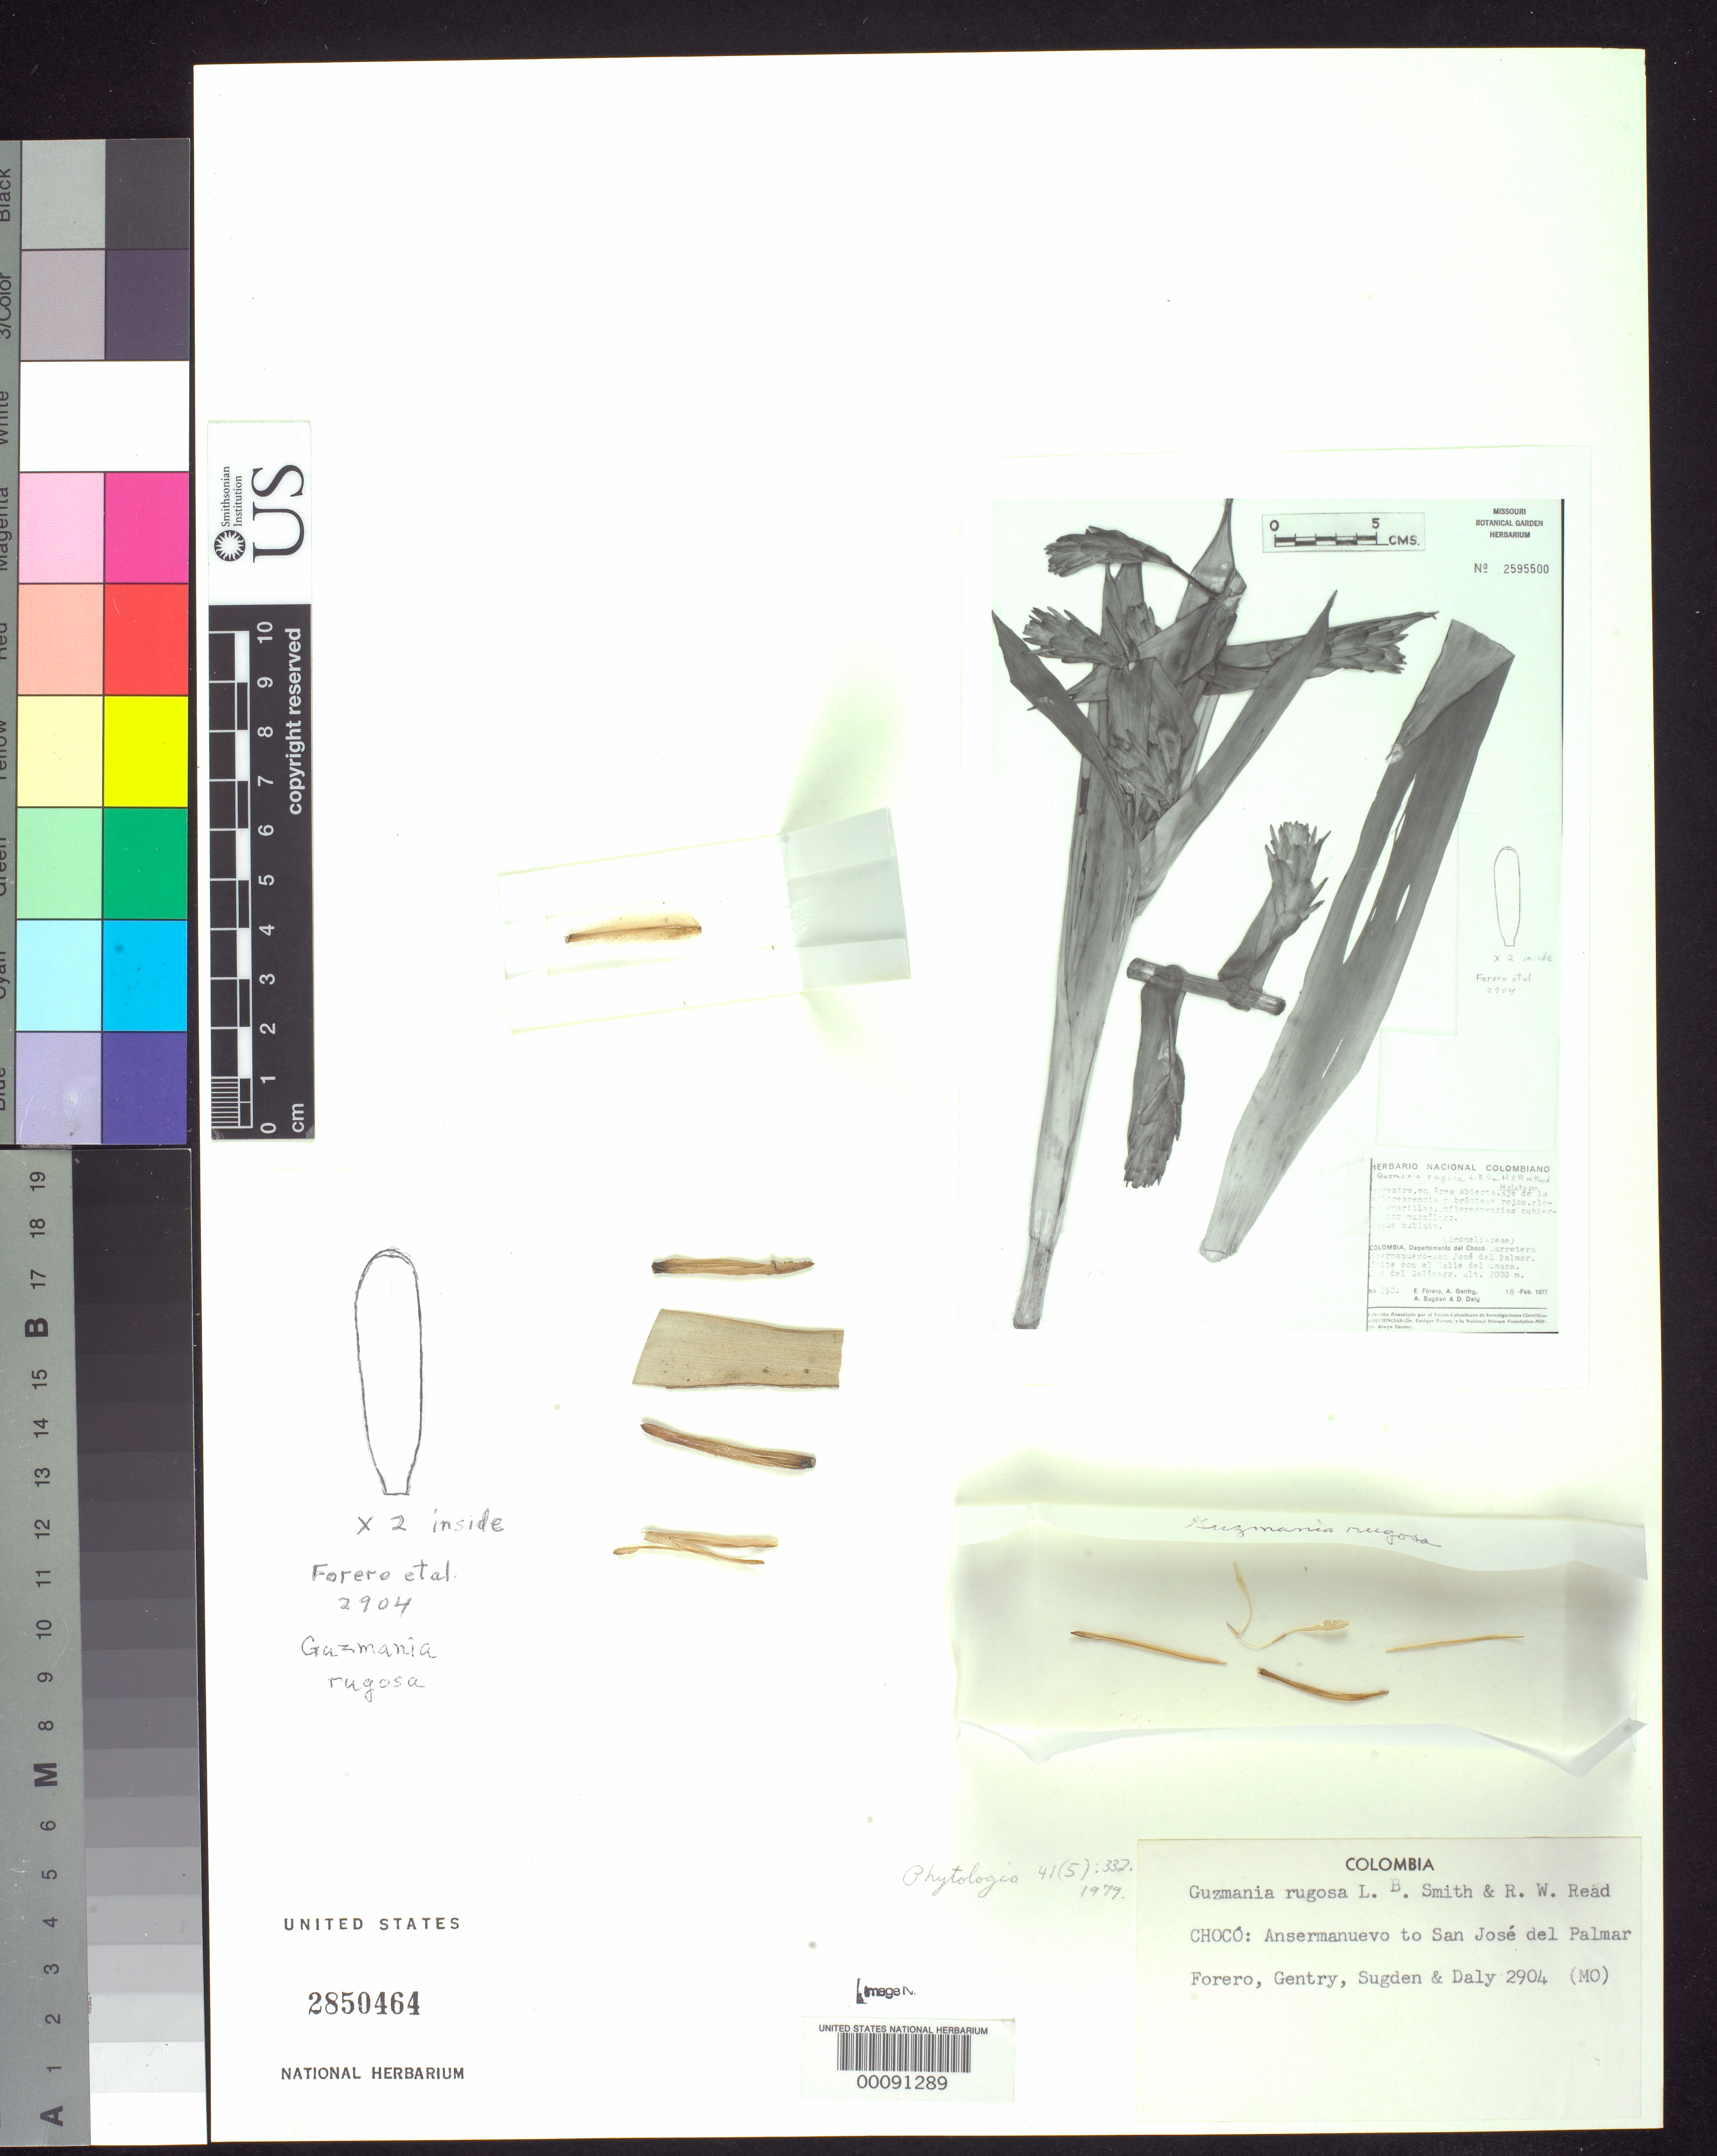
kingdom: Plantae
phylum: Tracheophyta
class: Liliopsida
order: Poales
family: Bromeliaceae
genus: Guzmania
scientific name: Guzmania rugosa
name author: L.B. Sm. & Read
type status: Type Fragment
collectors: E. Forero, A. H. Gentry, -. Sugden & -. Daly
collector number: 2904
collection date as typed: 18 Feb 1977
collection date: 1977-02-18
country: Colombia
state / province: Chocó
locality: AnsermaNuevo to San Jose del Palmar.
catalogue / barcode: US 2850464